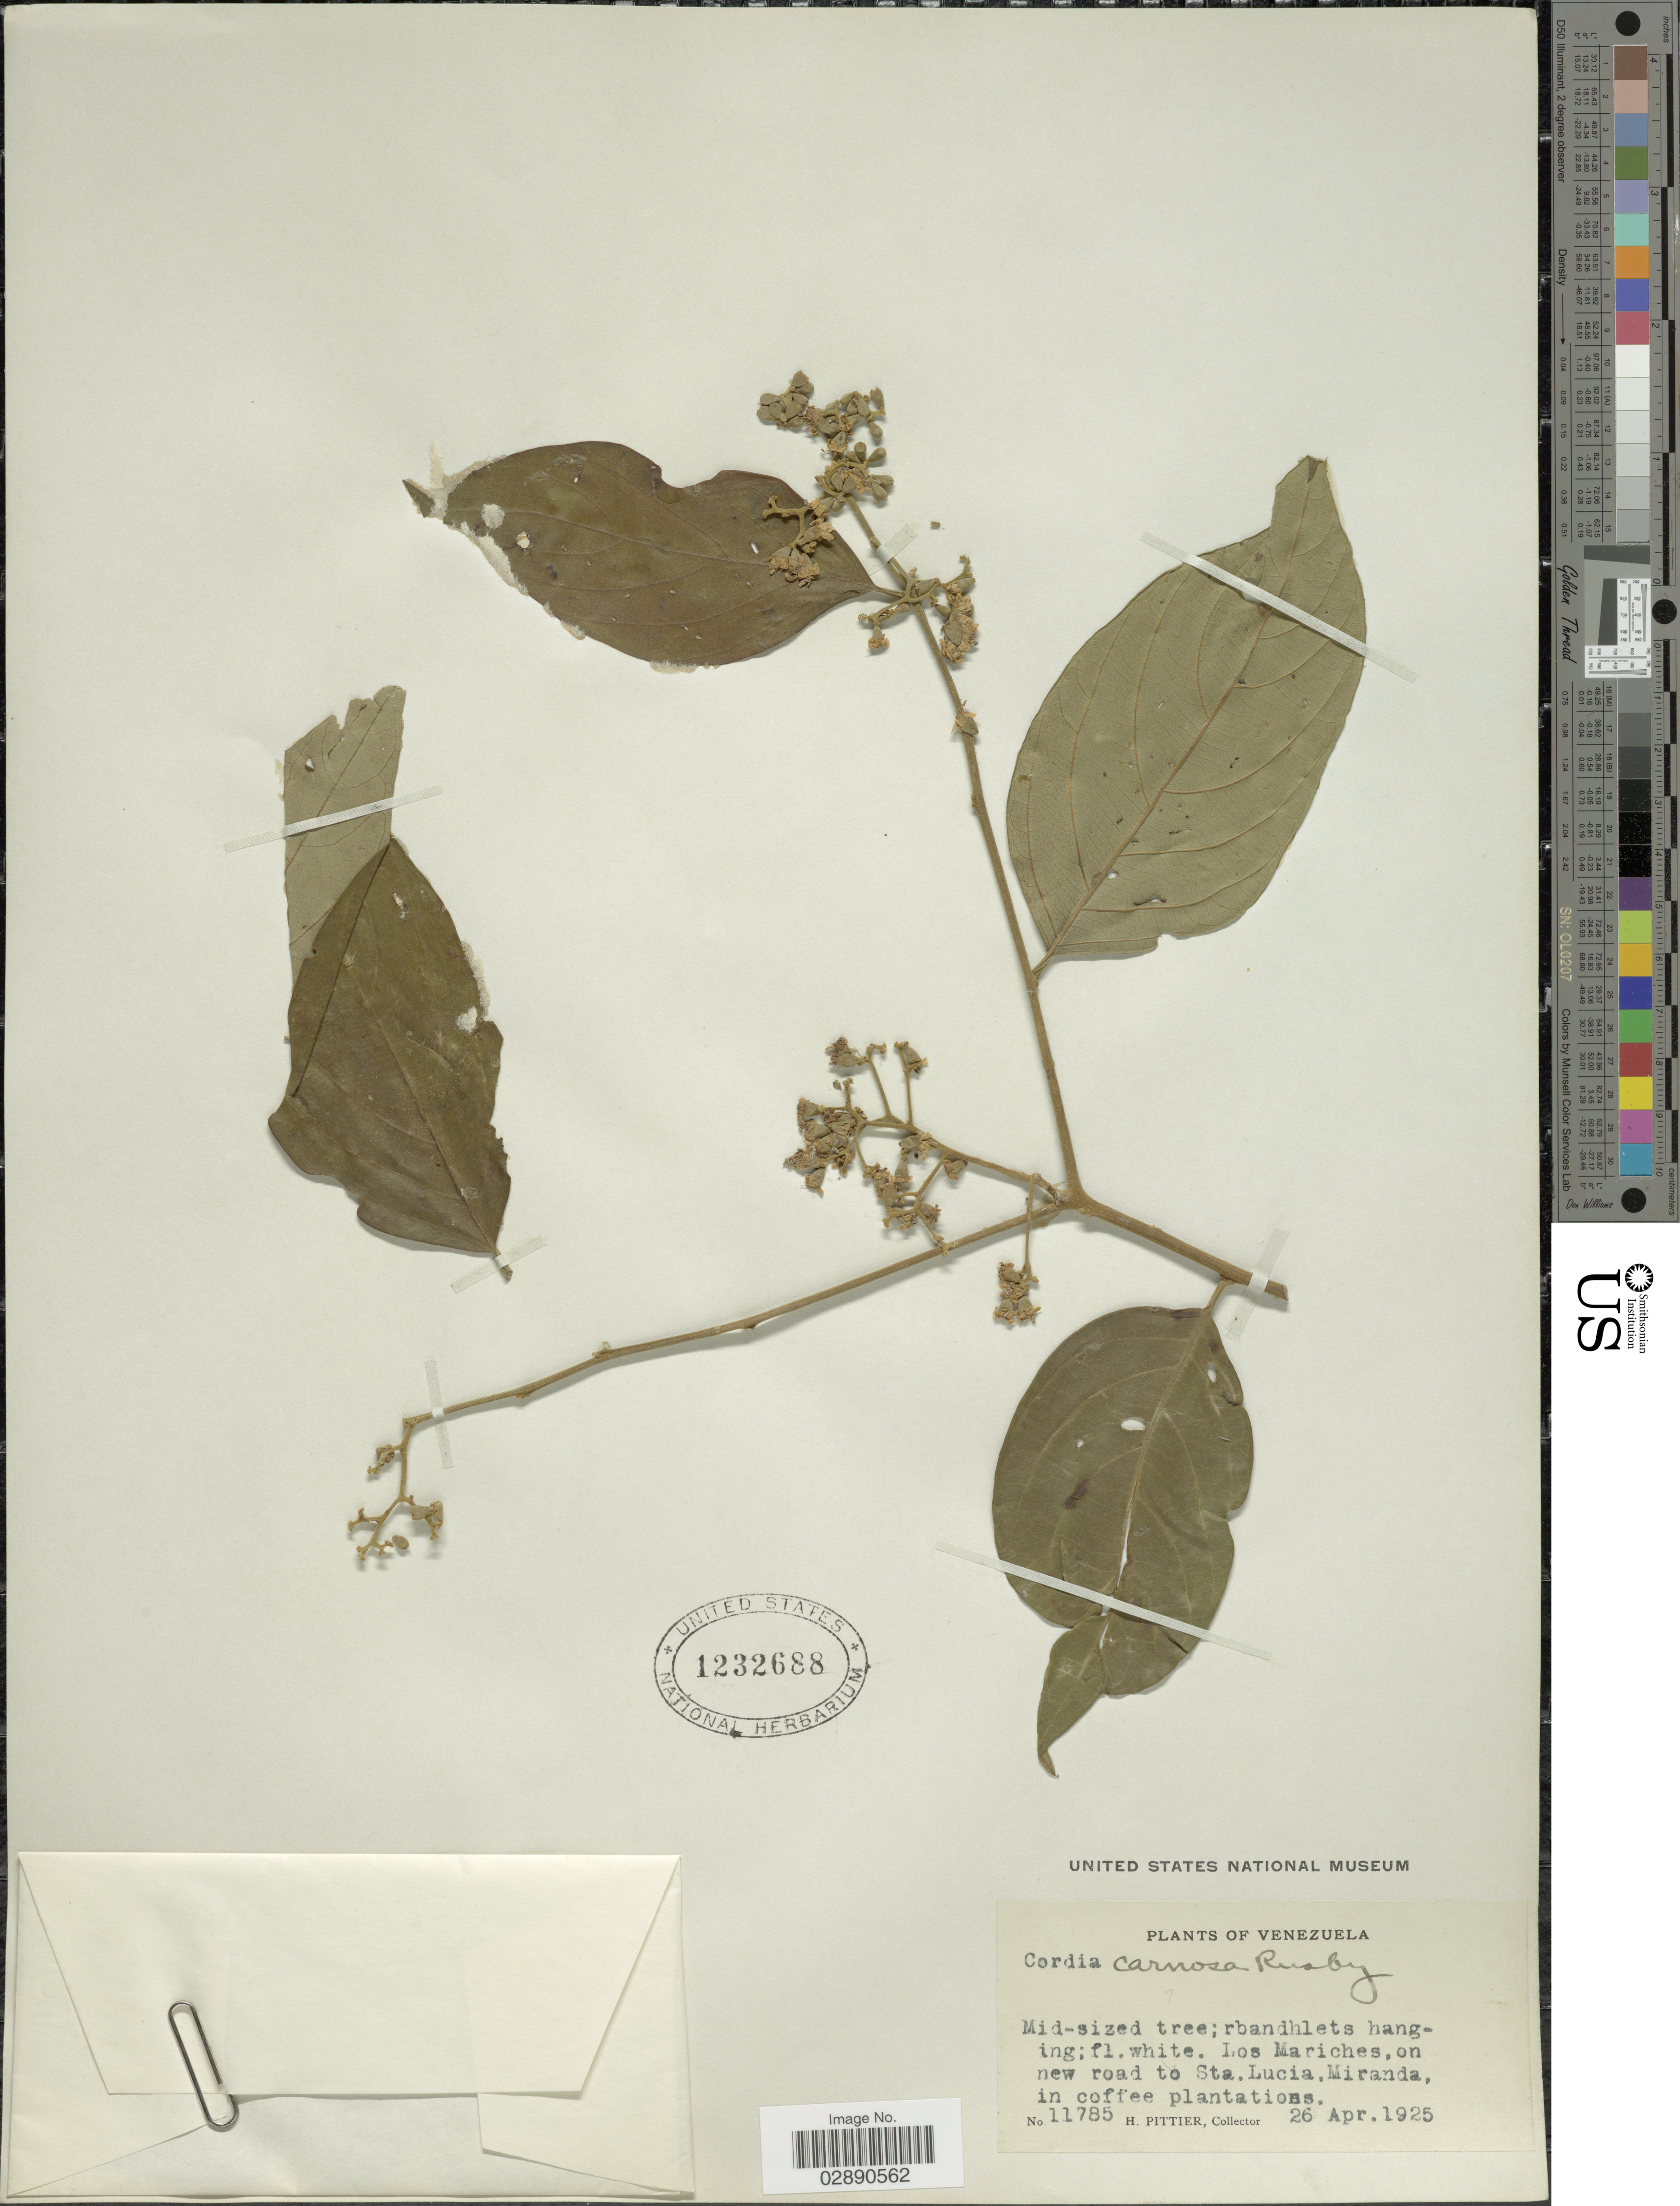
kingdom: Plantae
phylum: Tracheophyta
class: Magnoliopsida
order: Boraginales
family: Cordiaceae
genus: Cordia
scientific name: Cordia bicolor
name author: A. DC.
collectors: H. F. Pittier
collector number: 11785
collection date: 1925-04-26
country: Venezuela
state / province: Miranda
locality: Los Mariches, on new road to Sta. Lucia.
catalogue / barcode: US 1232688